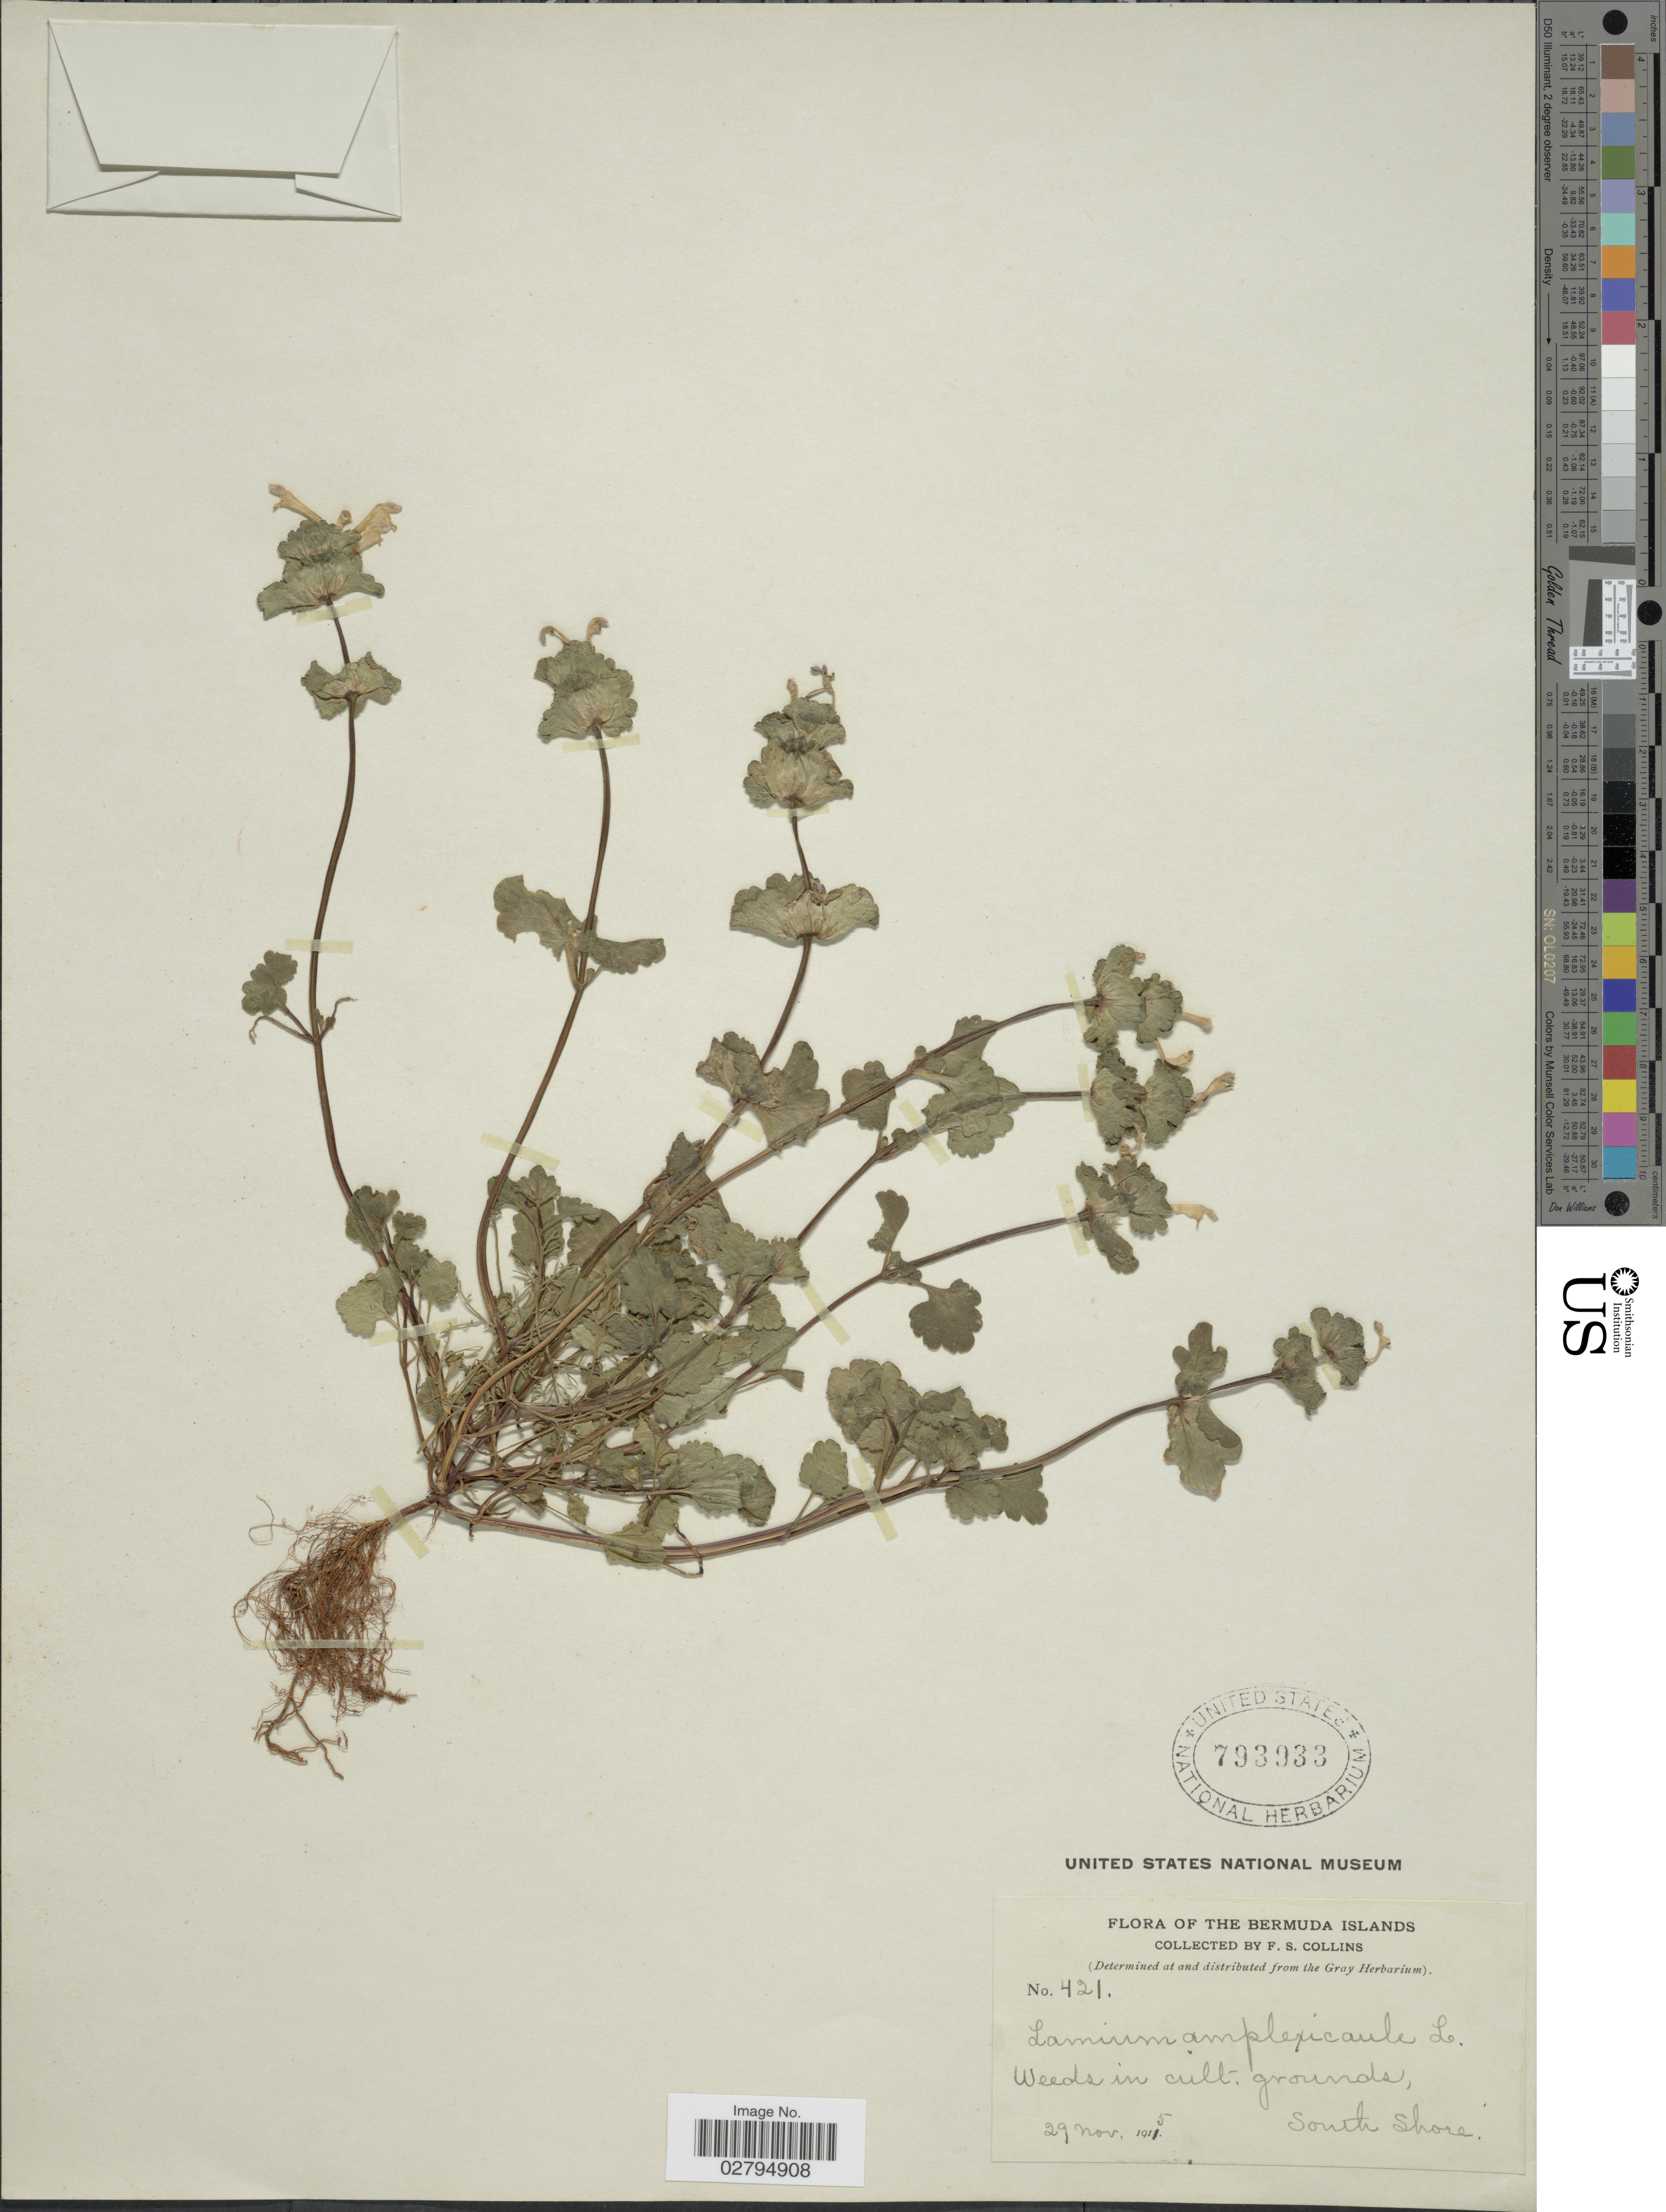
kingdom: Plantae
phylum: Tracheophyta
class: Magnoliopsida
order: Lamiales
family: Lamiaceae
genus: Lamium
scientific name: Lamium amplexicaule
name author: L.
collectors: F. Collins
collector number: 421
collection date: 1915-11-29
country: Bermuda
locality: Bermuda Islands. Weeds in cult. grounds, South Shore.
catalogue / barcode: US 793933